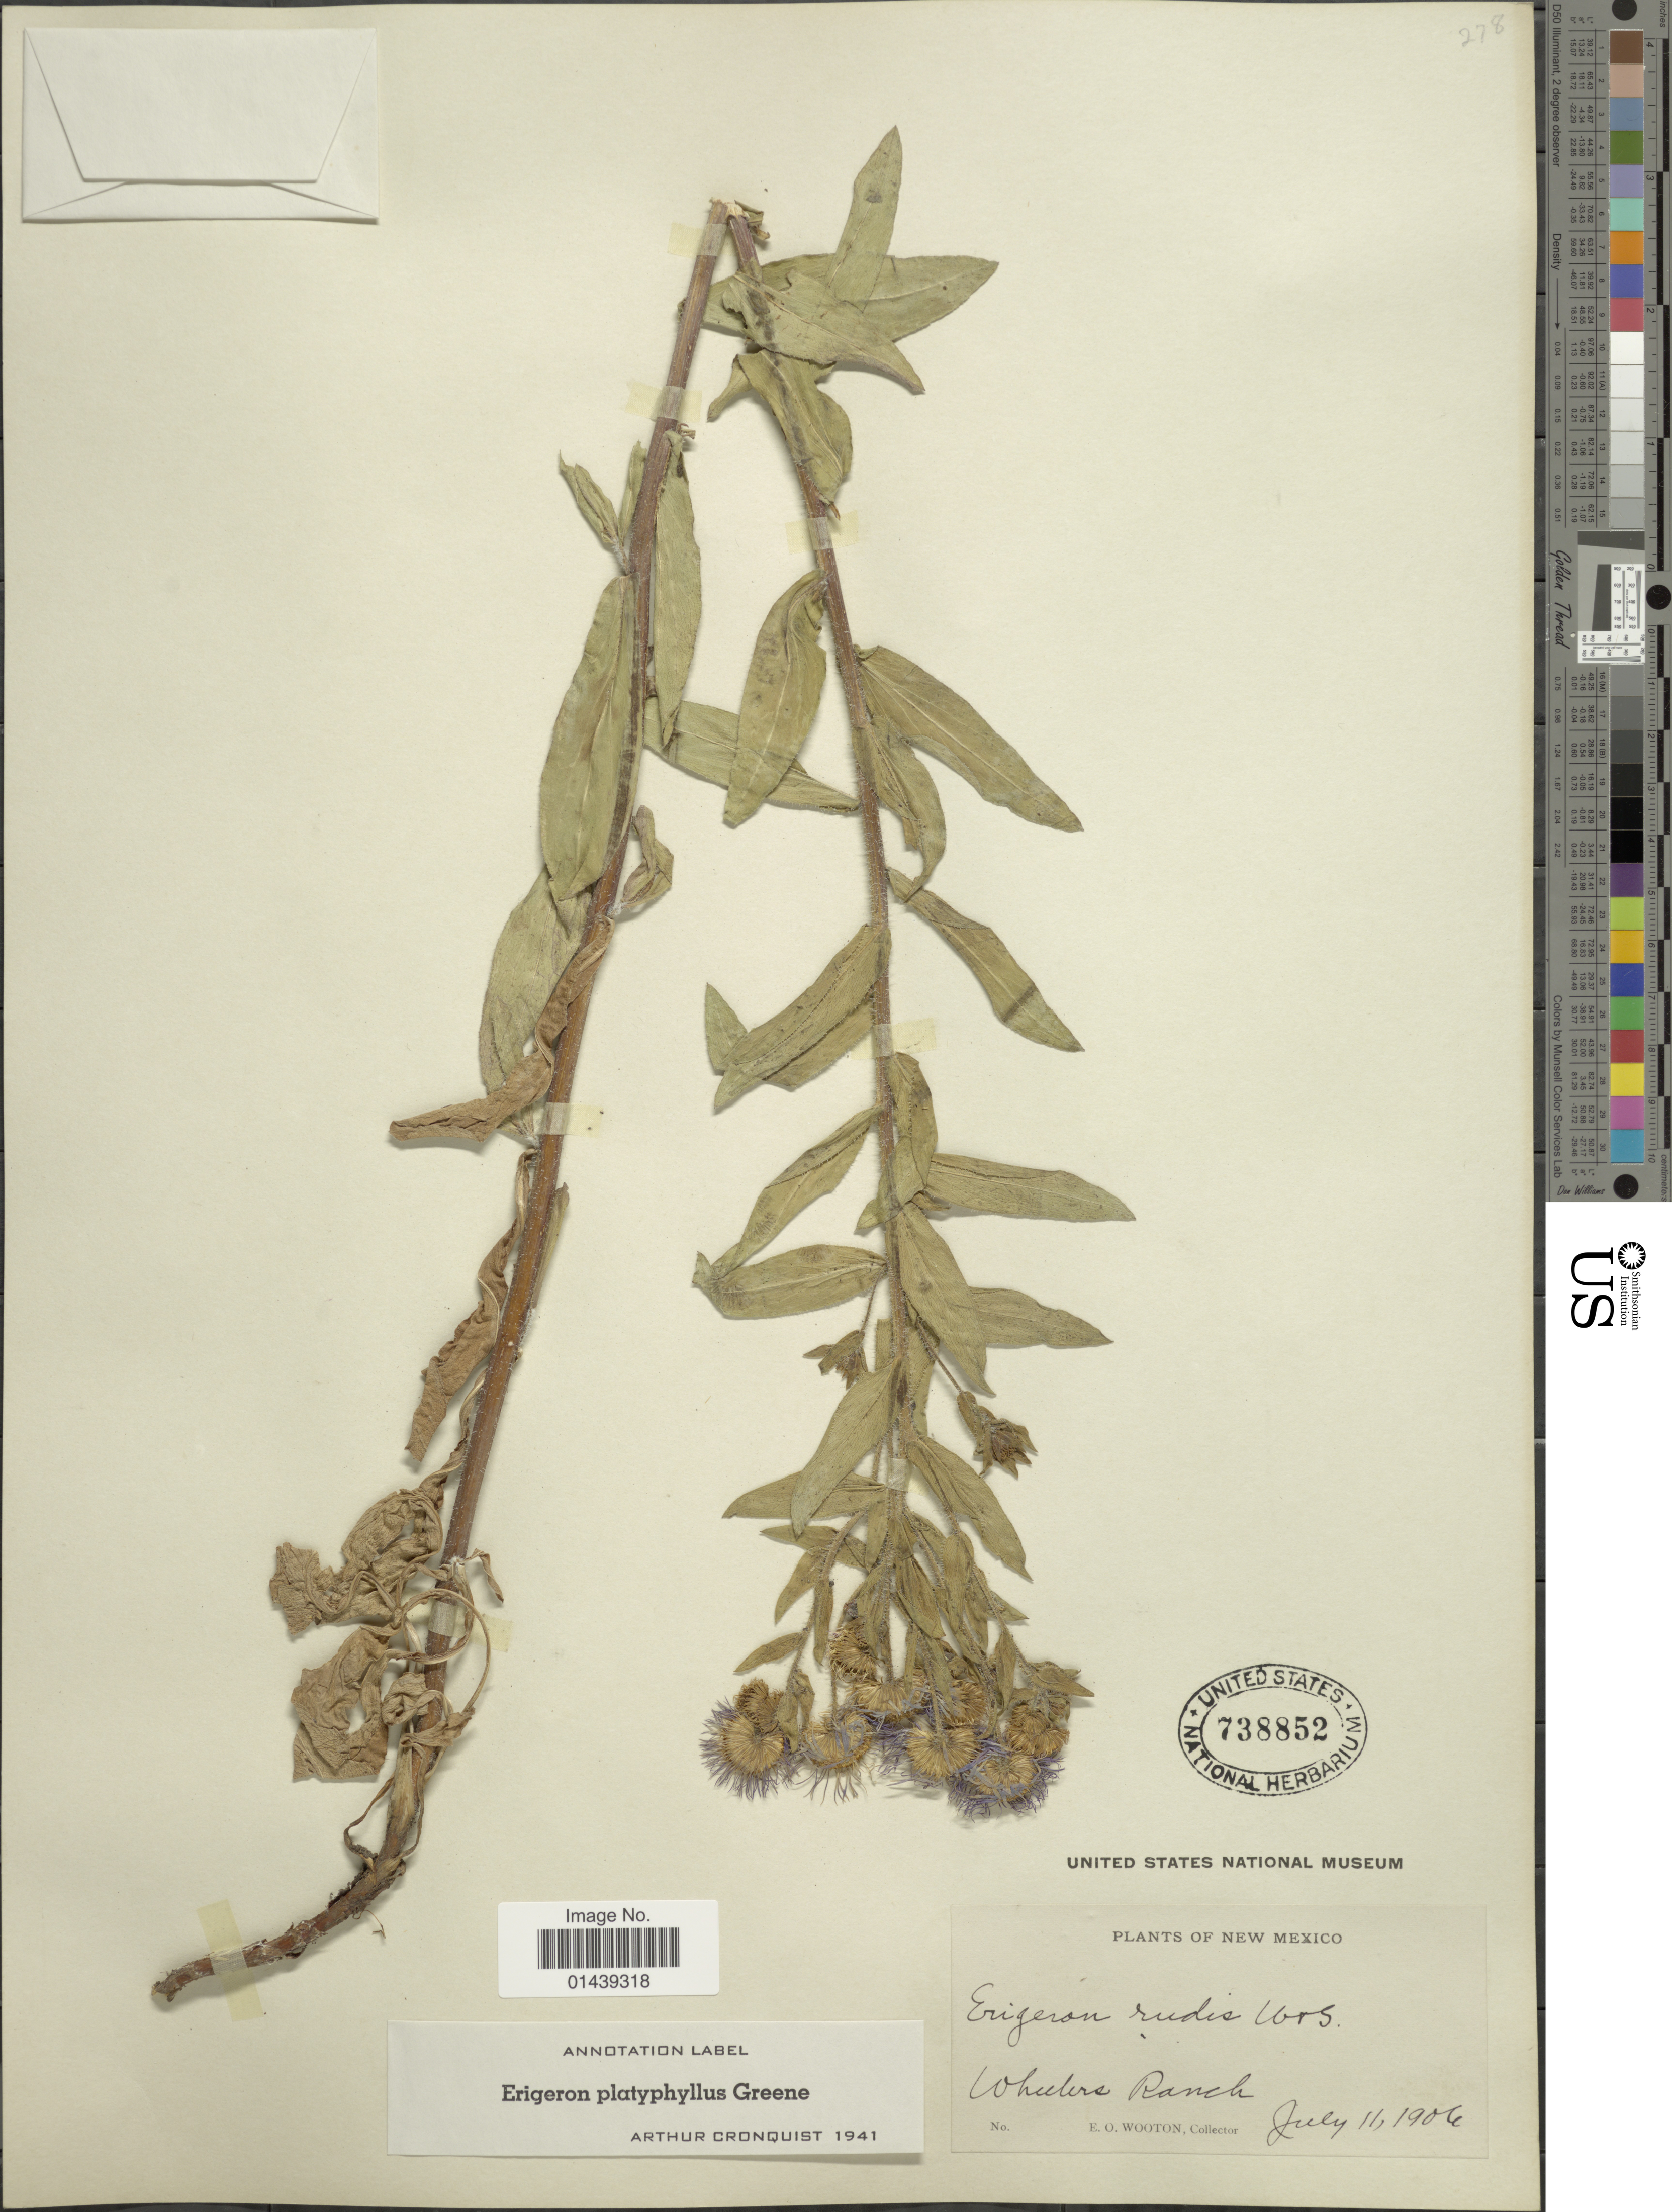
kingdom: Plantae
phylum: Tracheophyta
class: Magnoliopsida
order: Asterales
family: Asteraceae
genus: Erigeron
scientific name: Erigeron platyphyllus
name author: Greene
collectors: E. O. Wooton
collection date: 1906-07-11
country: United States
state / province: New Mexico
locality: Wheelers Ranch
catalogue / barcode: US 738852